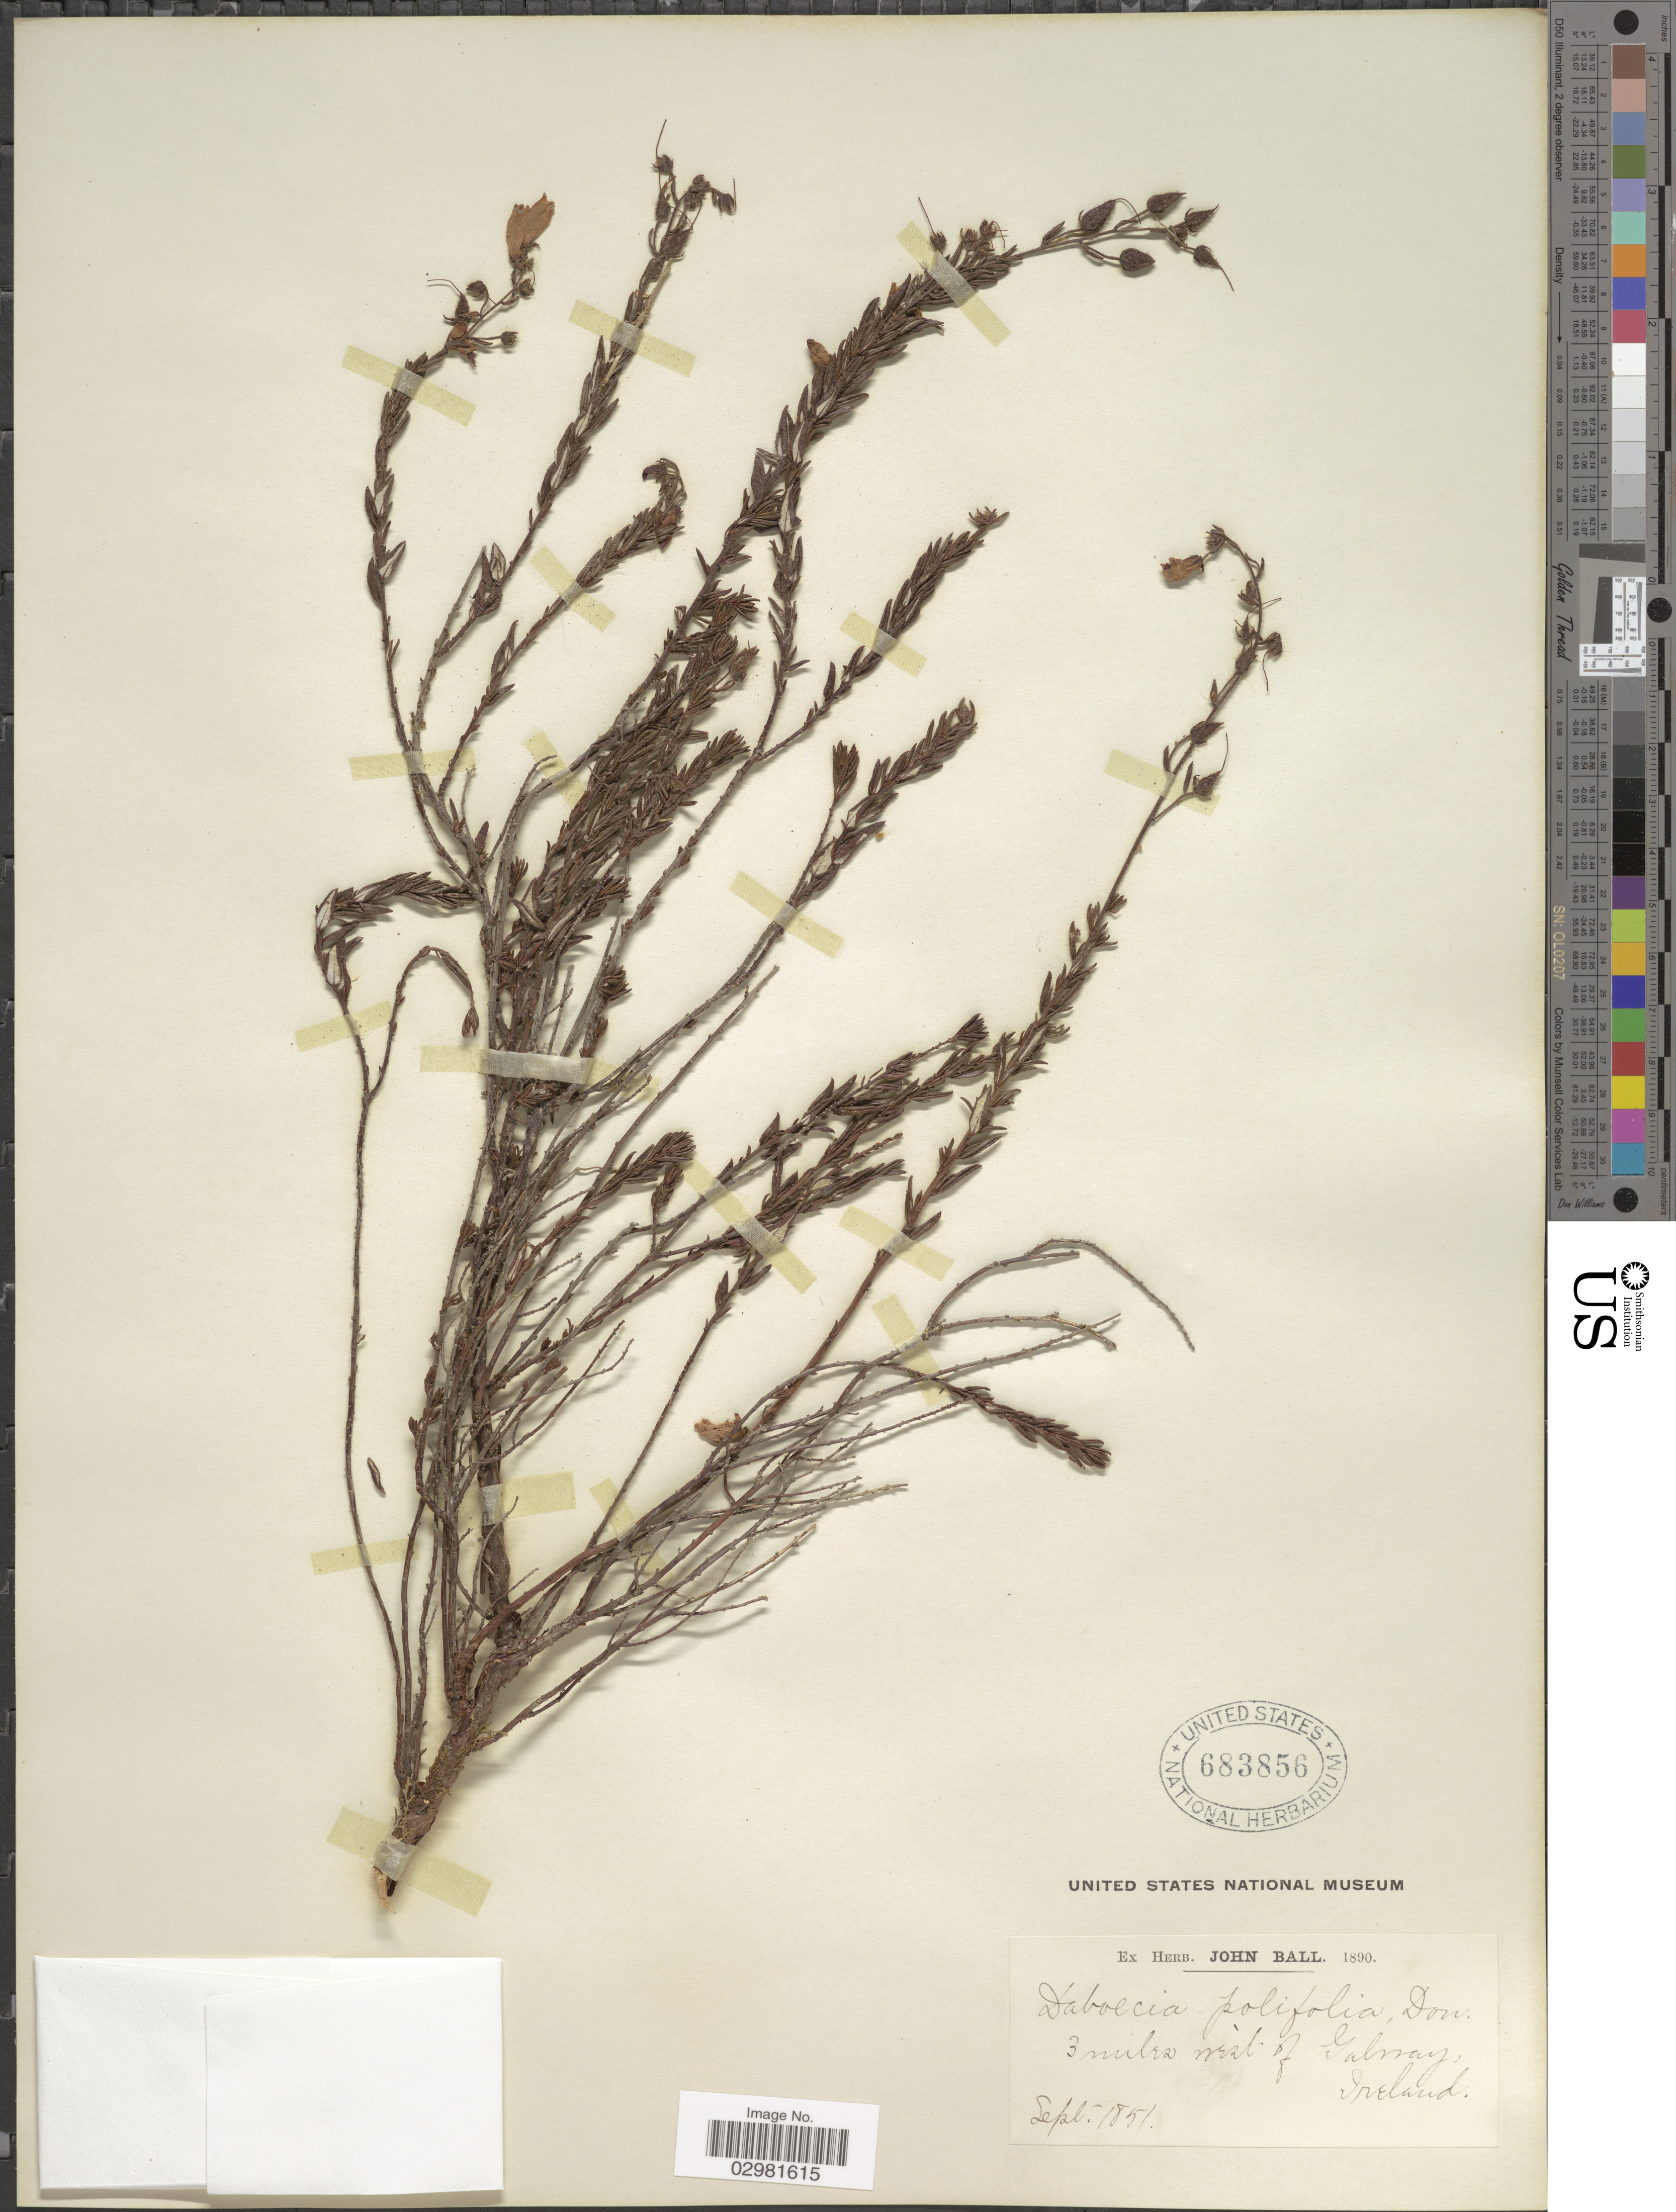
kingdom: Plantae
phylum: Tracheophyta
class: Magnoliopsida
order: Ericales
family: Ericaceae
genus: Daboecia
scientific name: Daboecia polifolia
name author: D. Don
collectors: ex herb. John Ball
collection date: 1851-09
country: Ireland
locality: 3 miles west of Galway, Ireland.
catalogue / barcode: US 683856